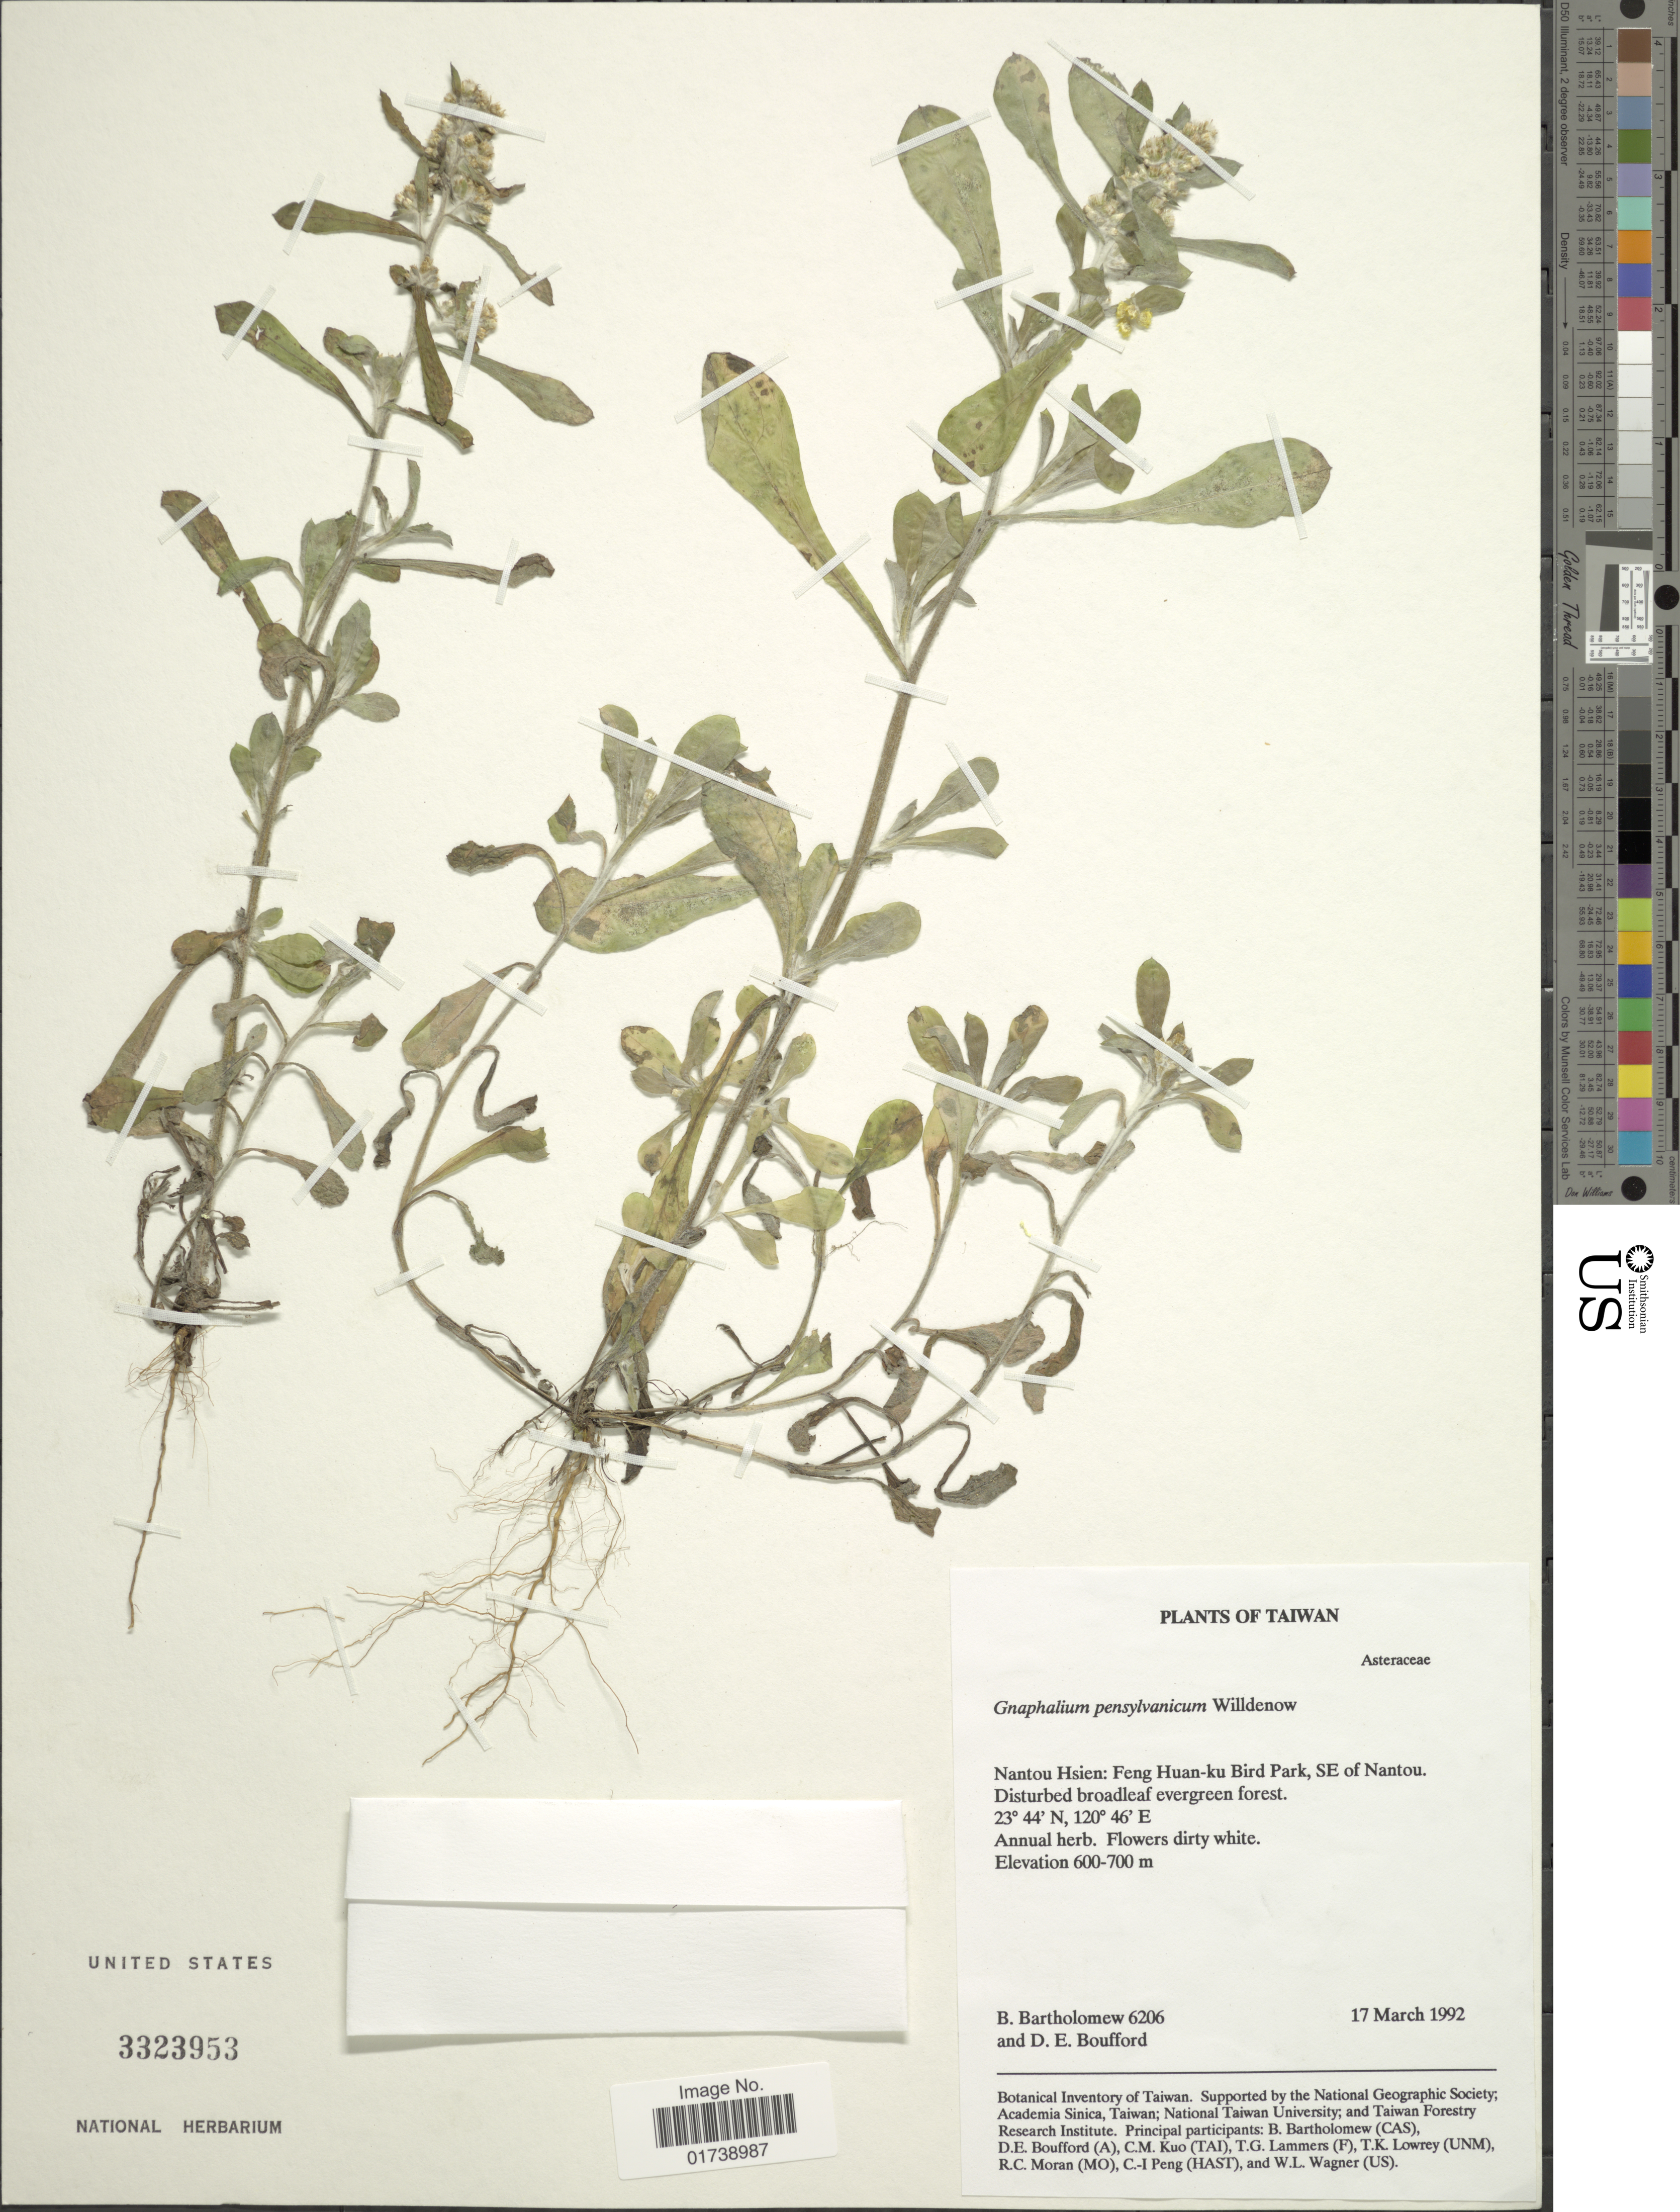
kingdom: Plantae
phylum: Tracheophyta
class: Magnoliopsida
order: Asterales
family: Asteraceae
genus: Gamochaeta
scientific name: Gamochaeta pensylvanica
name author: (Willd.) Cabrera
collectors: B. Bartholomew & D. E. Boufford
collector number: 6206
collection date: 1992-03-17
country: Taiwan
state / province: Nantou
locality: Nantou Hsien: Feng Huan-ku Bird Park, SE of Nantou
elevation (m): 600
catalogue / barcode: US 3323953